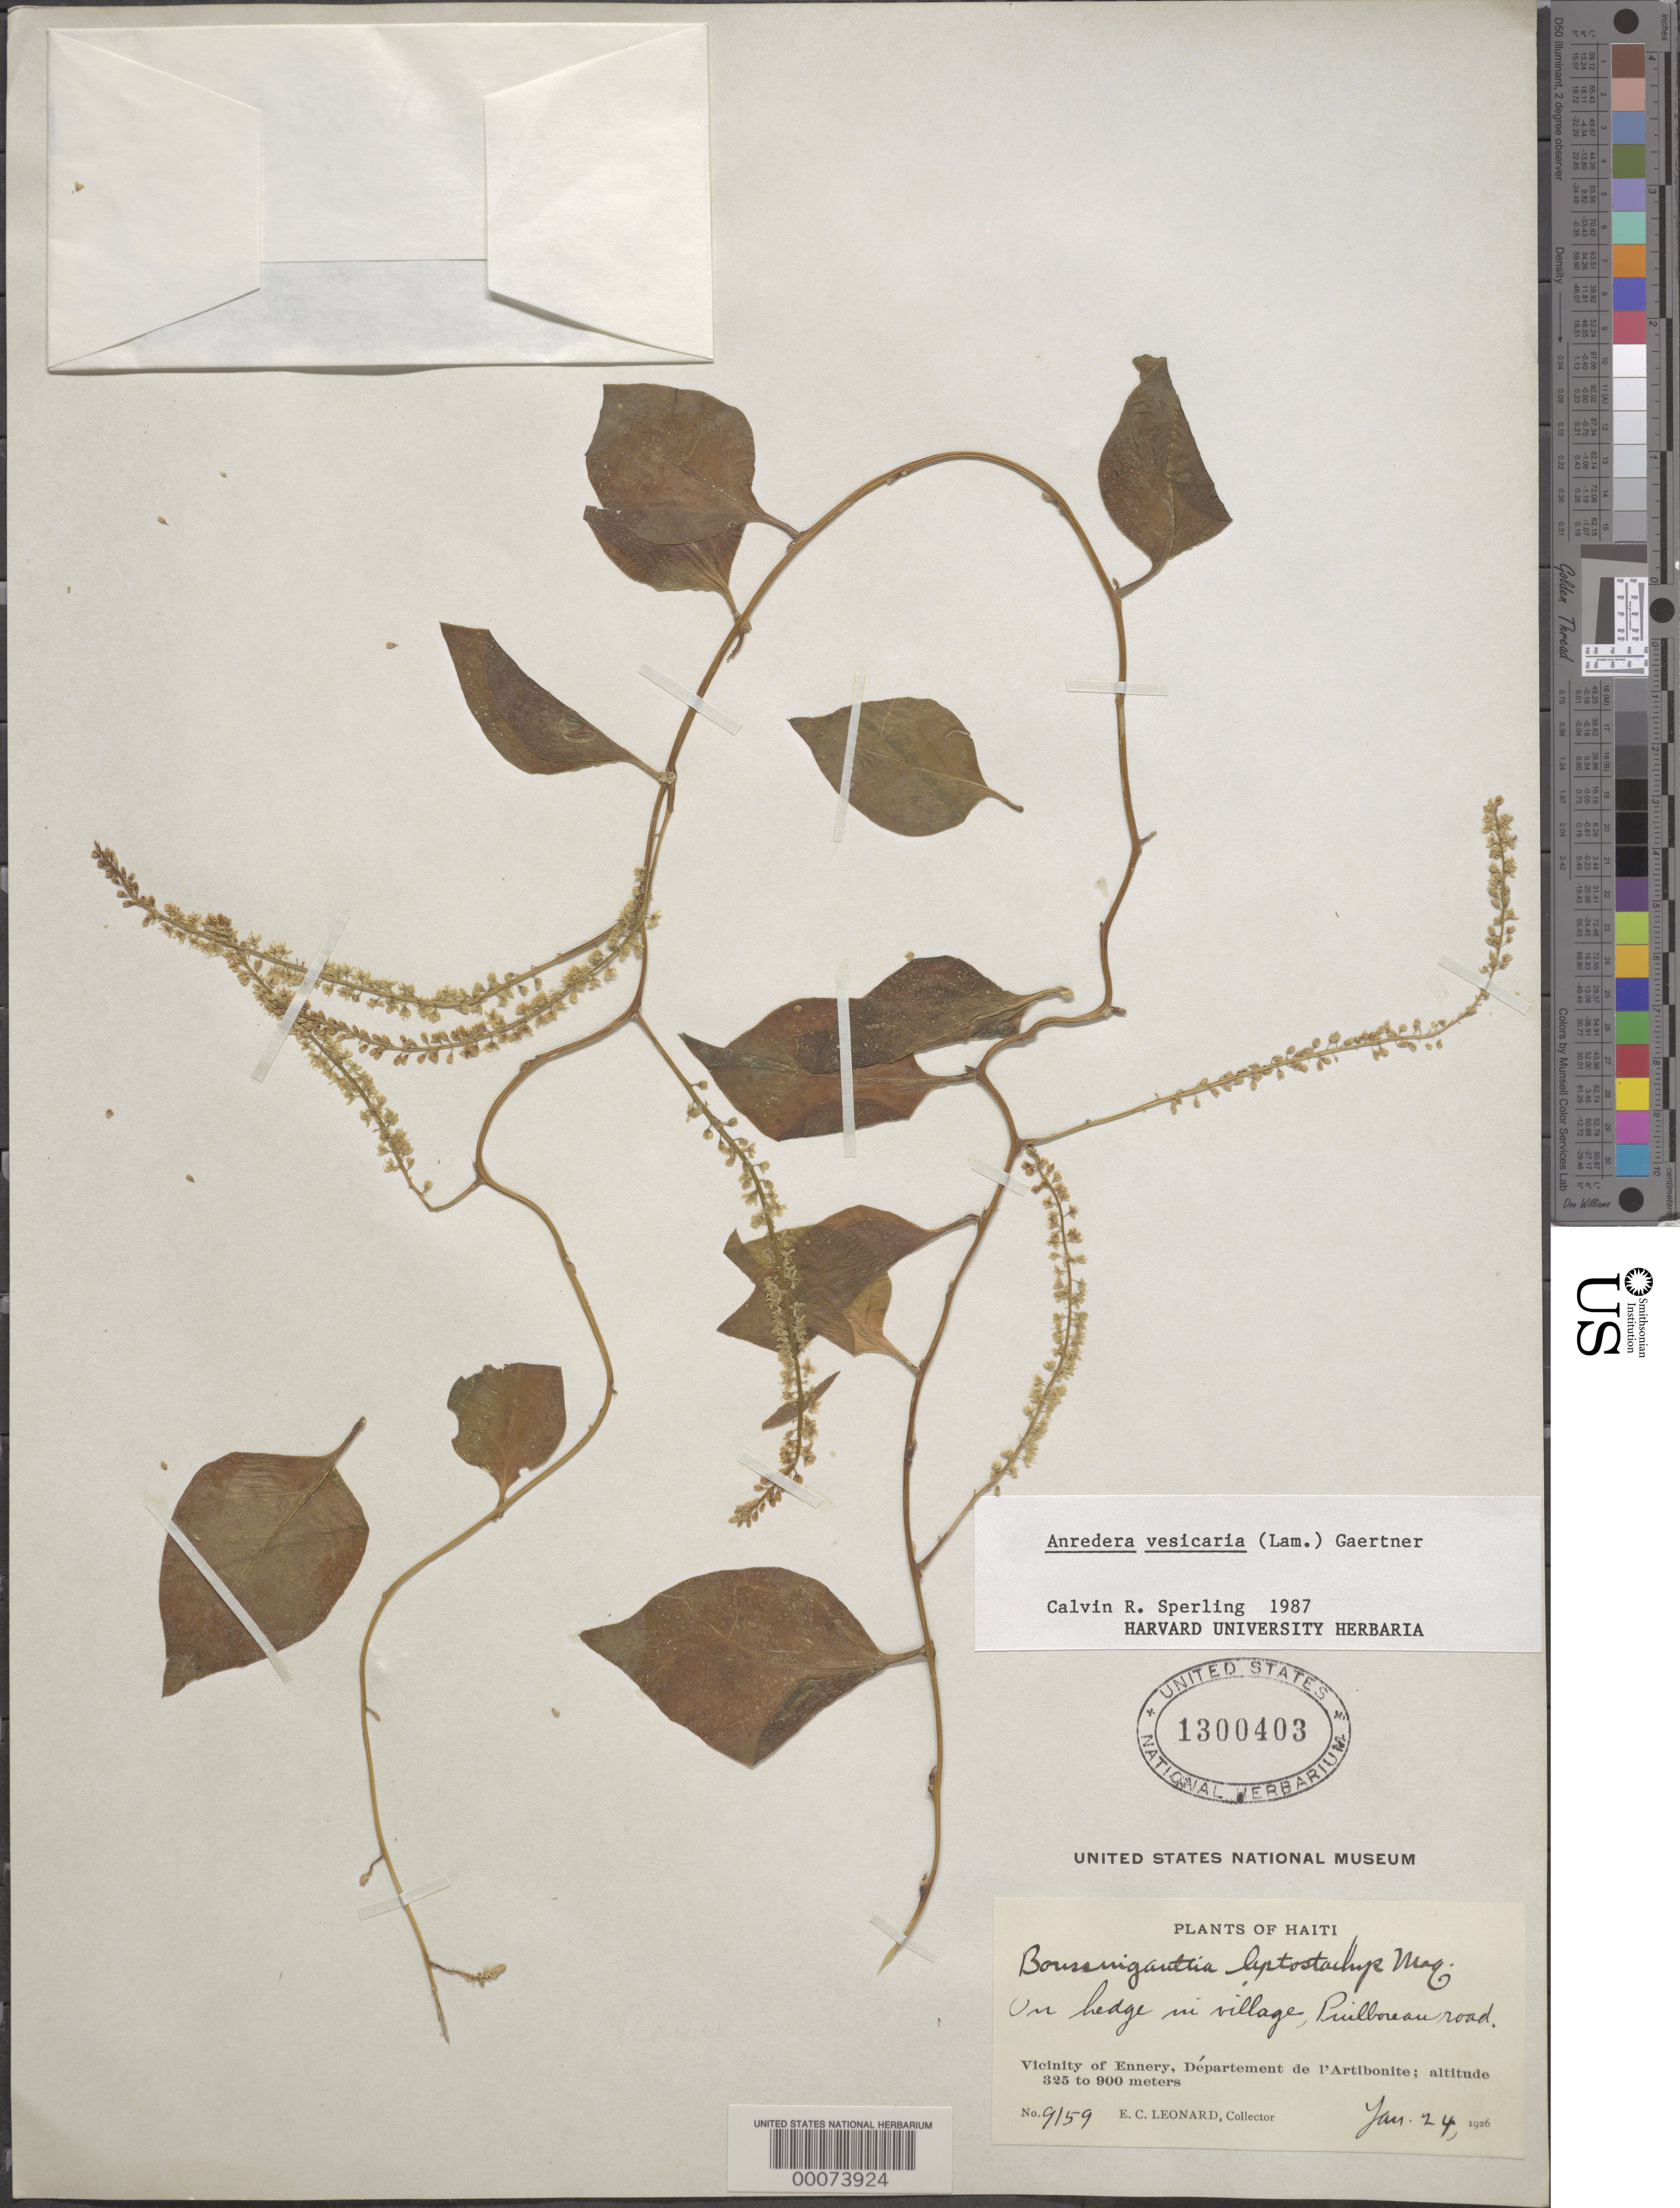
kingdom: Plantae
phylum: Tracheophyta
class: Magnoliopsida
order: Caryophyllales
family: Basellaceae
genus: Anredera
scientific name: Anredera vesicaria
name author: (Lam.) C.F. Gaertn.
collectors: E. C. Leonard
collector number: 9159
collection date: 1926-01-24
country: Haiti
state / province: Artibonite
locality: On hedge in village, Puilboreau road. Vicinity of Ennery, Départment de l'Artibonite.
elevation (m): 325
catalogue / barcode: US 1300403